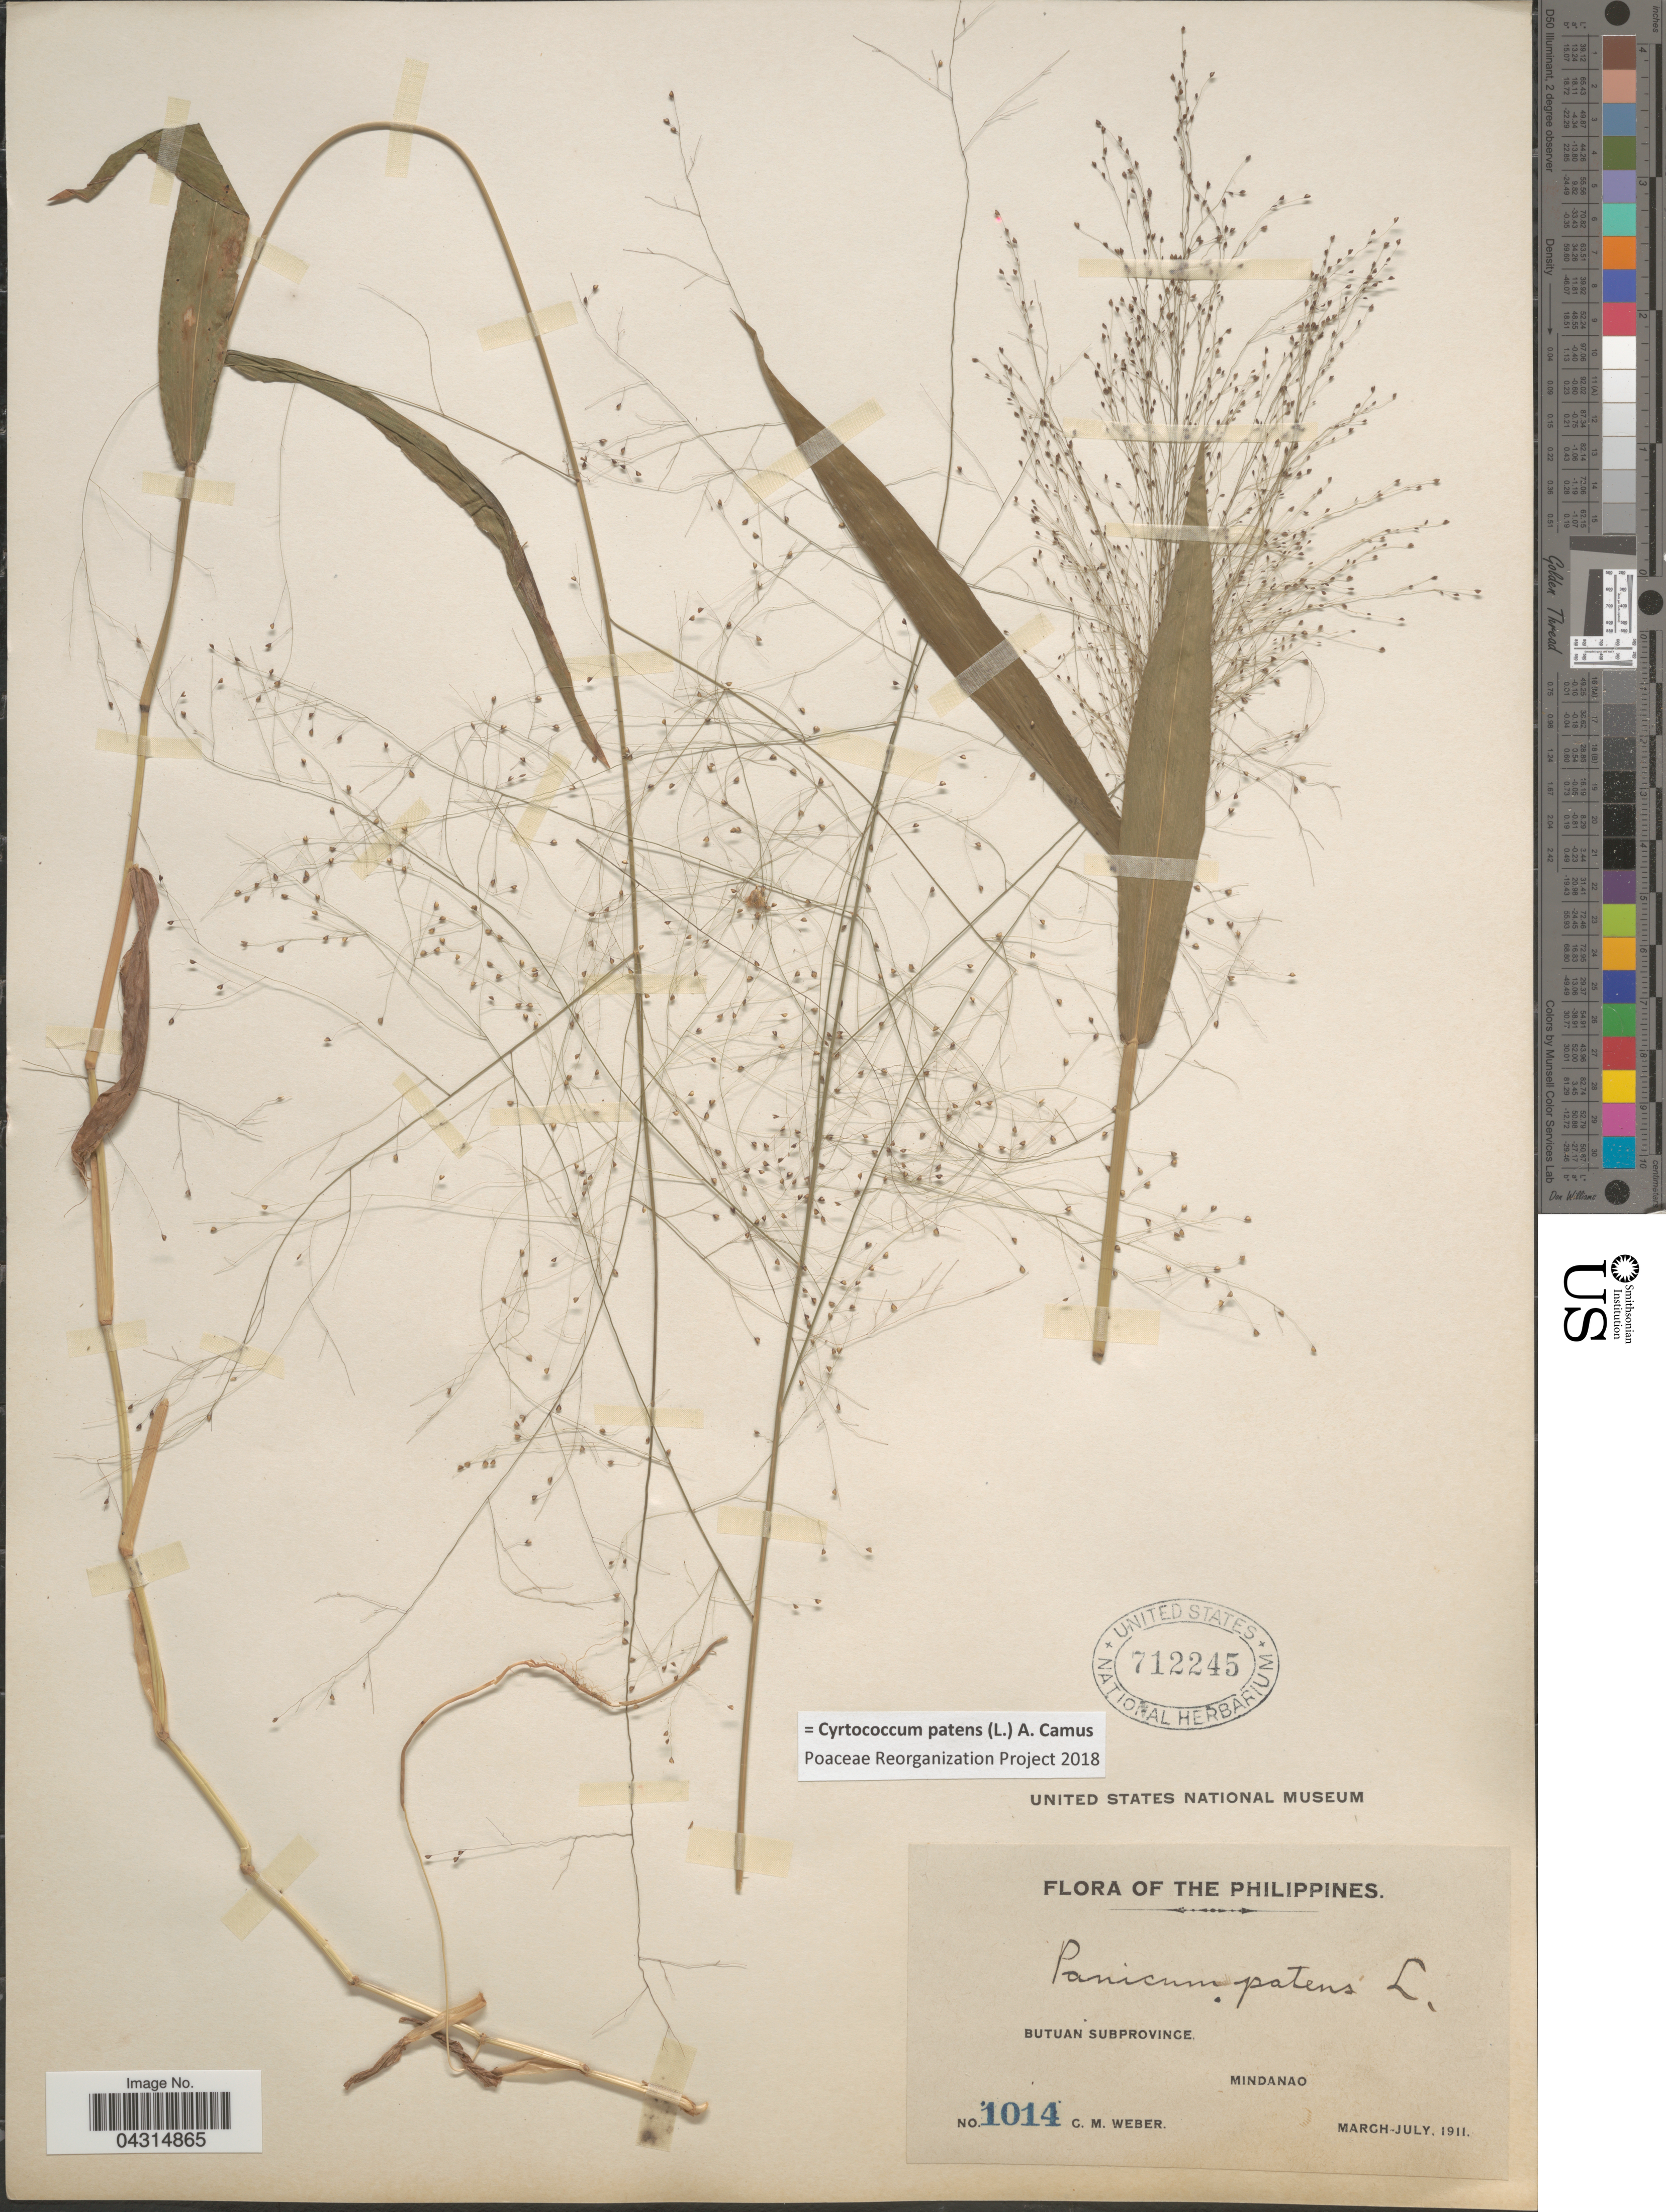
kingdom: Plantae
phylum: Tracheophyta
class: Liliopsida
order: Poales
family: Poaceae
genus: Cyrtococcum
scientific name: Cyrtococcum patens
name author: (L.) A. Camus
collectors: C. M. Weber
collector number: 1014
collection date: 1911-03/1911-07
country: Philippines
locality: Butuan Subprovince. Mindanao.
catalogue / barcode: US 712245